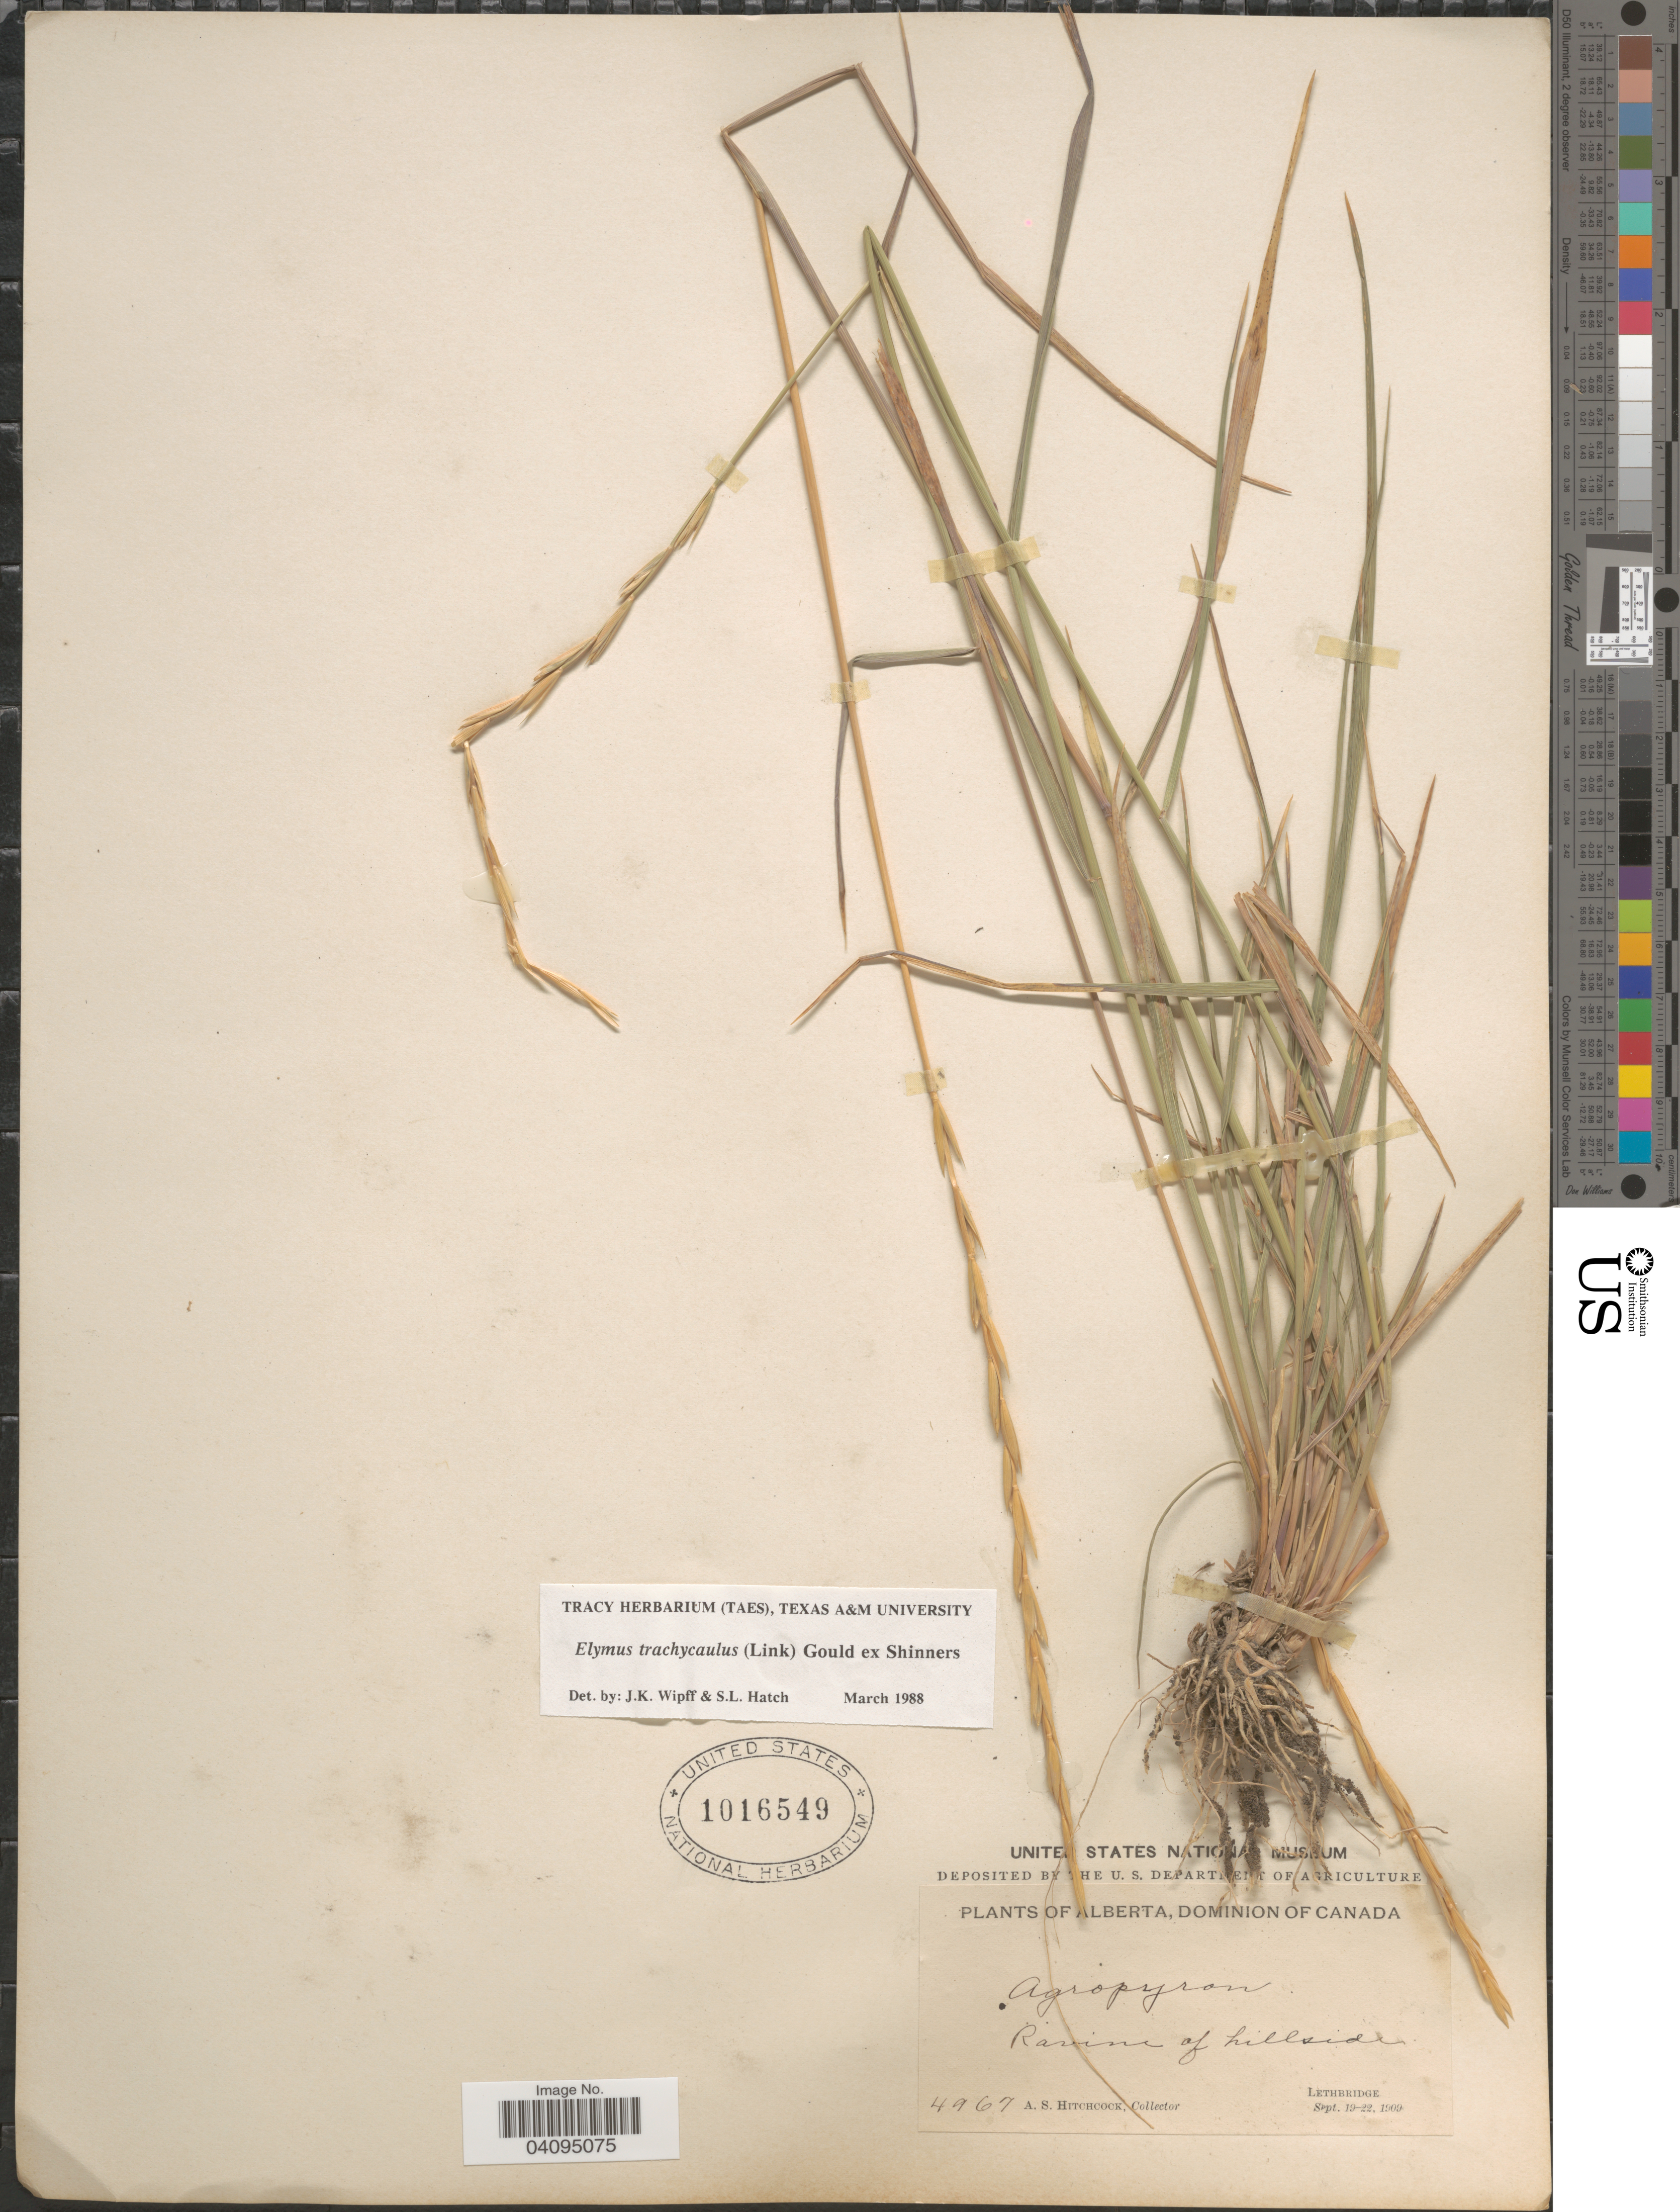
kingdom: Plantae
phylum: Tracheophyta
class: Liliopsida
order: Poales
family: Poaceae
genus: Elymus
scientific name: Elymus trachycaulus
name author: (Link) Gould ex Shinners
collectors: A. S. Hitchcock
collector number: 4967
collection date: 1909-09-19/1909-09-22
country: Canada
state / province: Alberta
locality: Dominion of Canada. Ravine of hillside. Lethbridge.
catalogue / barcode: US 1016549